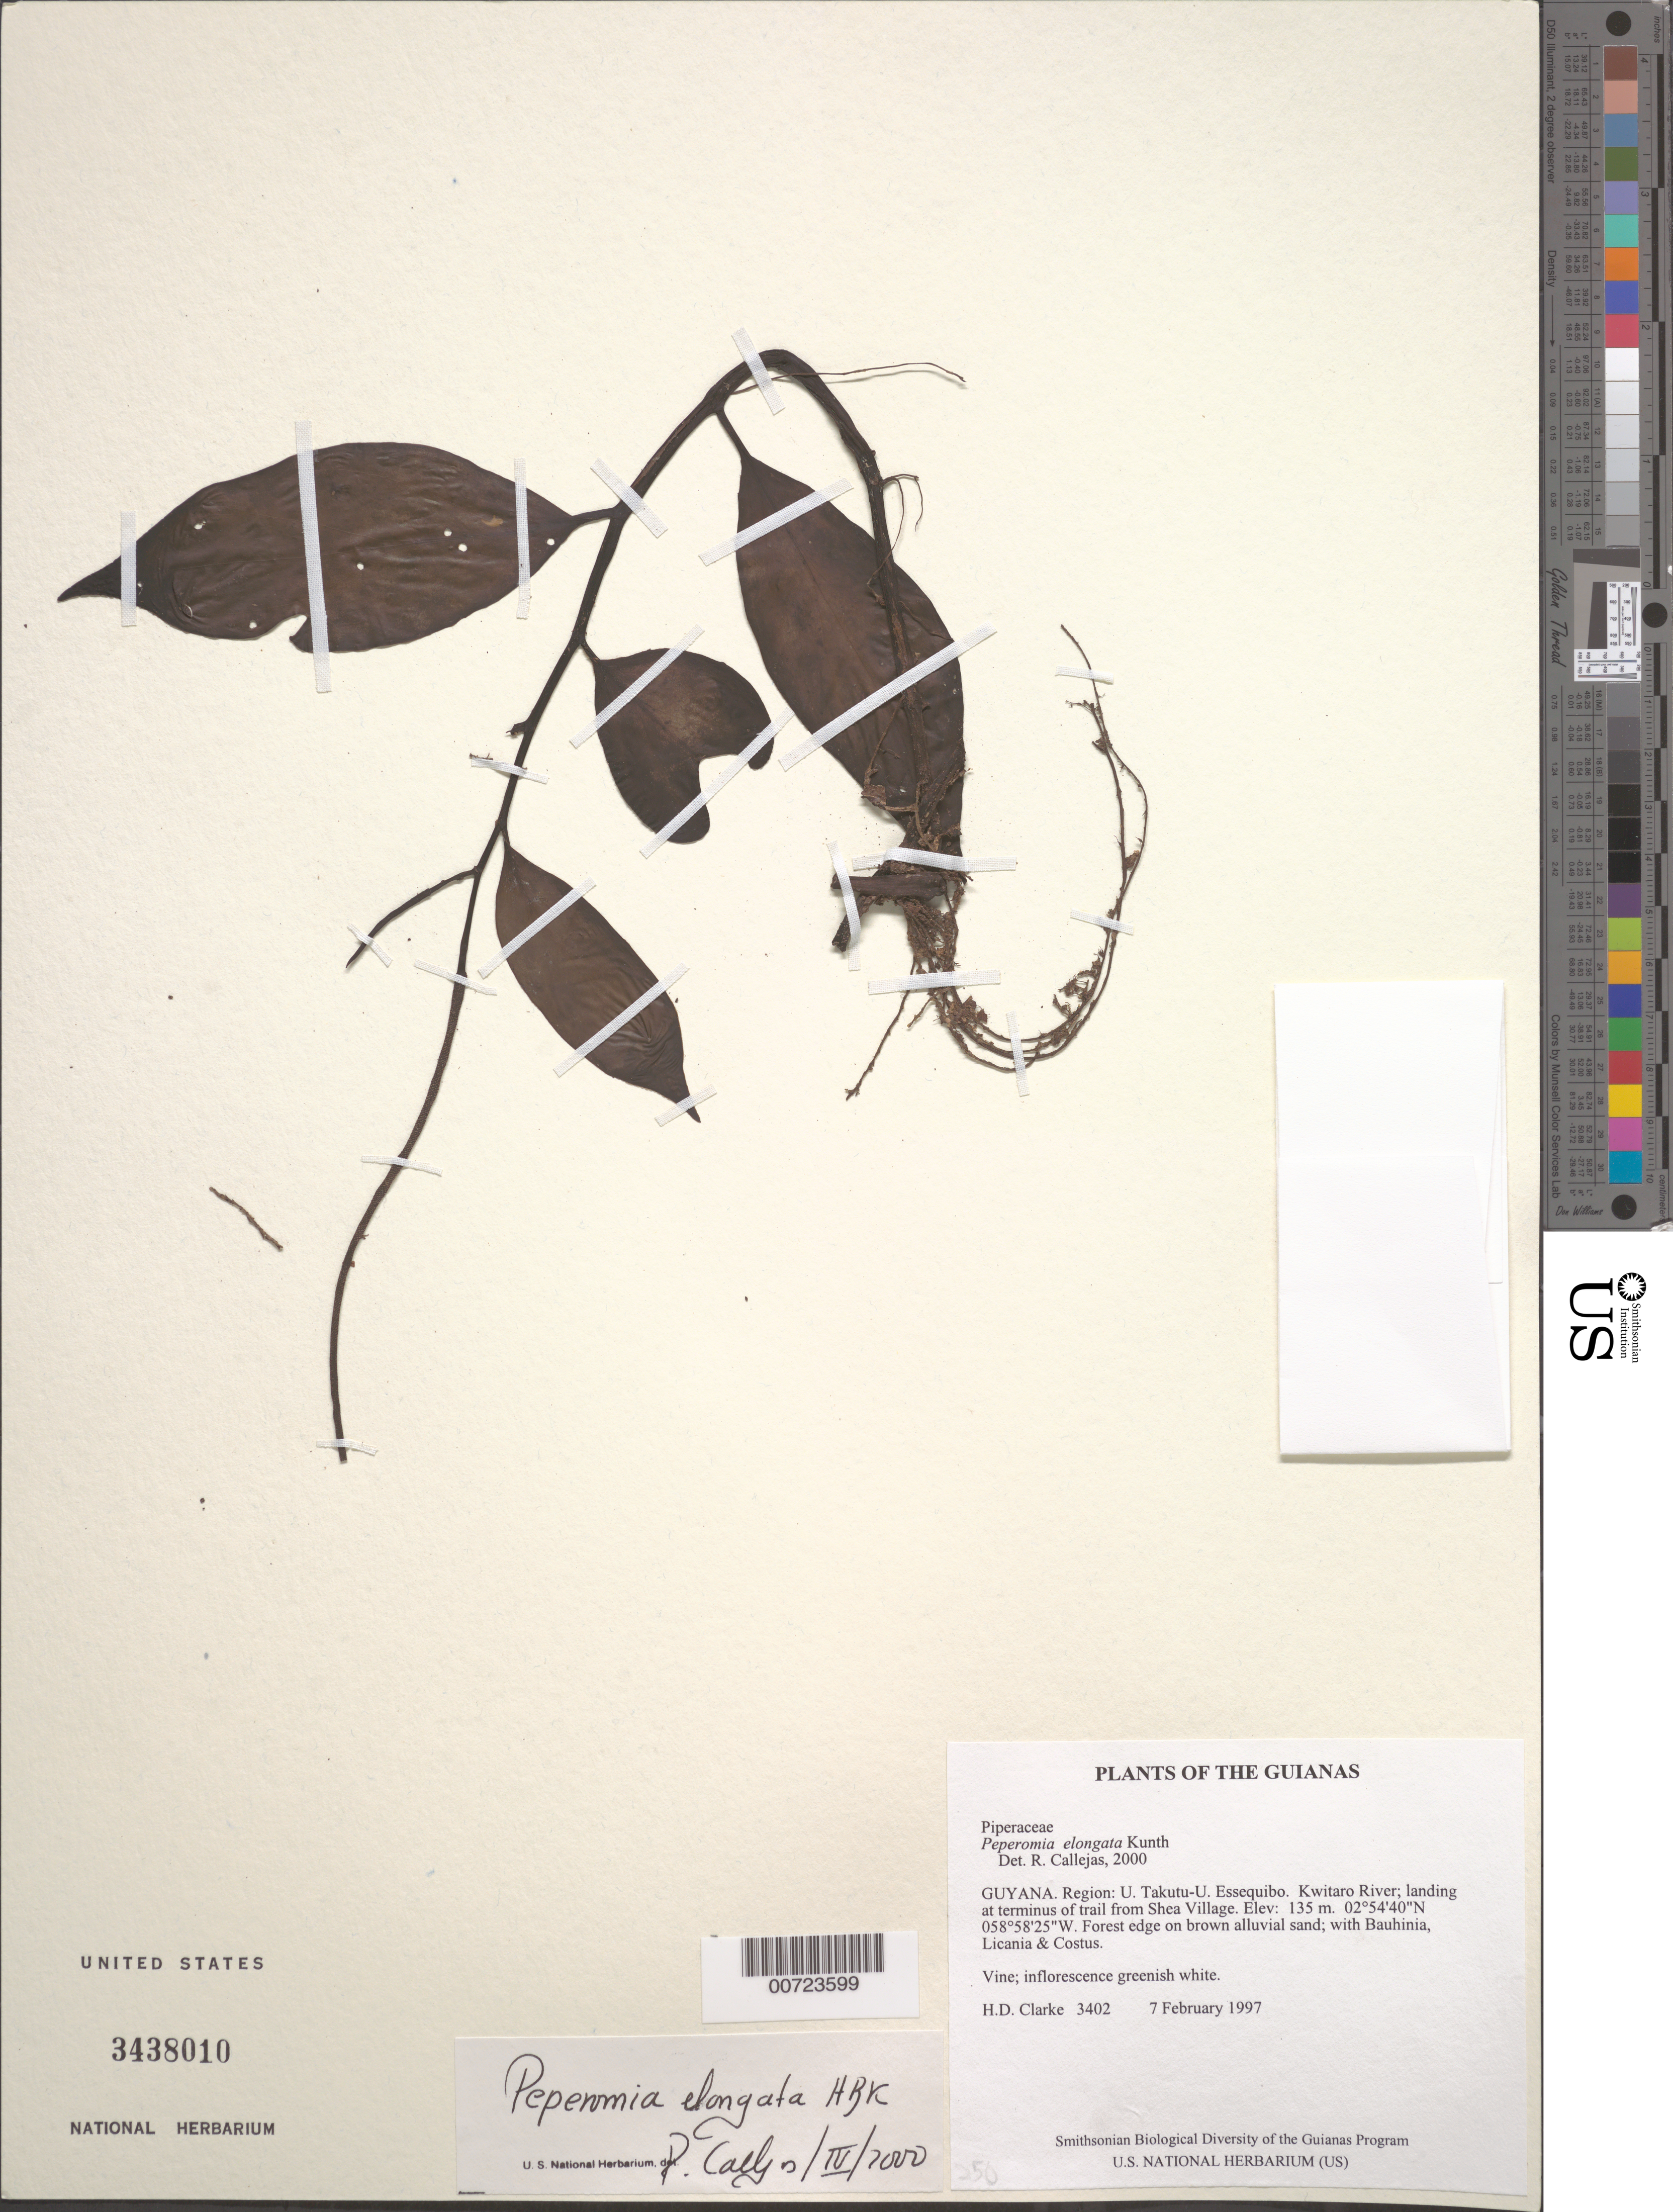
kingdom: Plantae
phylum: Tracheophyta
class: Magnoliopsida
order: Piperales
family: Piperaceae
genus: Peperomia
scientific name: Peperomia elongata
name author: Kunth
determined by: Callejas, Ricardo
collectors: H. D. Clarke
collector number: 3402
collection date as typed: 7 February 1997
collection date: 1997-02-07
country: Guyana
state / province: U. Takutu-U. Essequibo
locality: Kwitaro River; landing at terminus of trail from Shea Village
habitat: Forest edge on brown alluvial sand; with Bauhinia, Licania & Costus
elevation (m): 135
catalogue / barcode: US 3439010